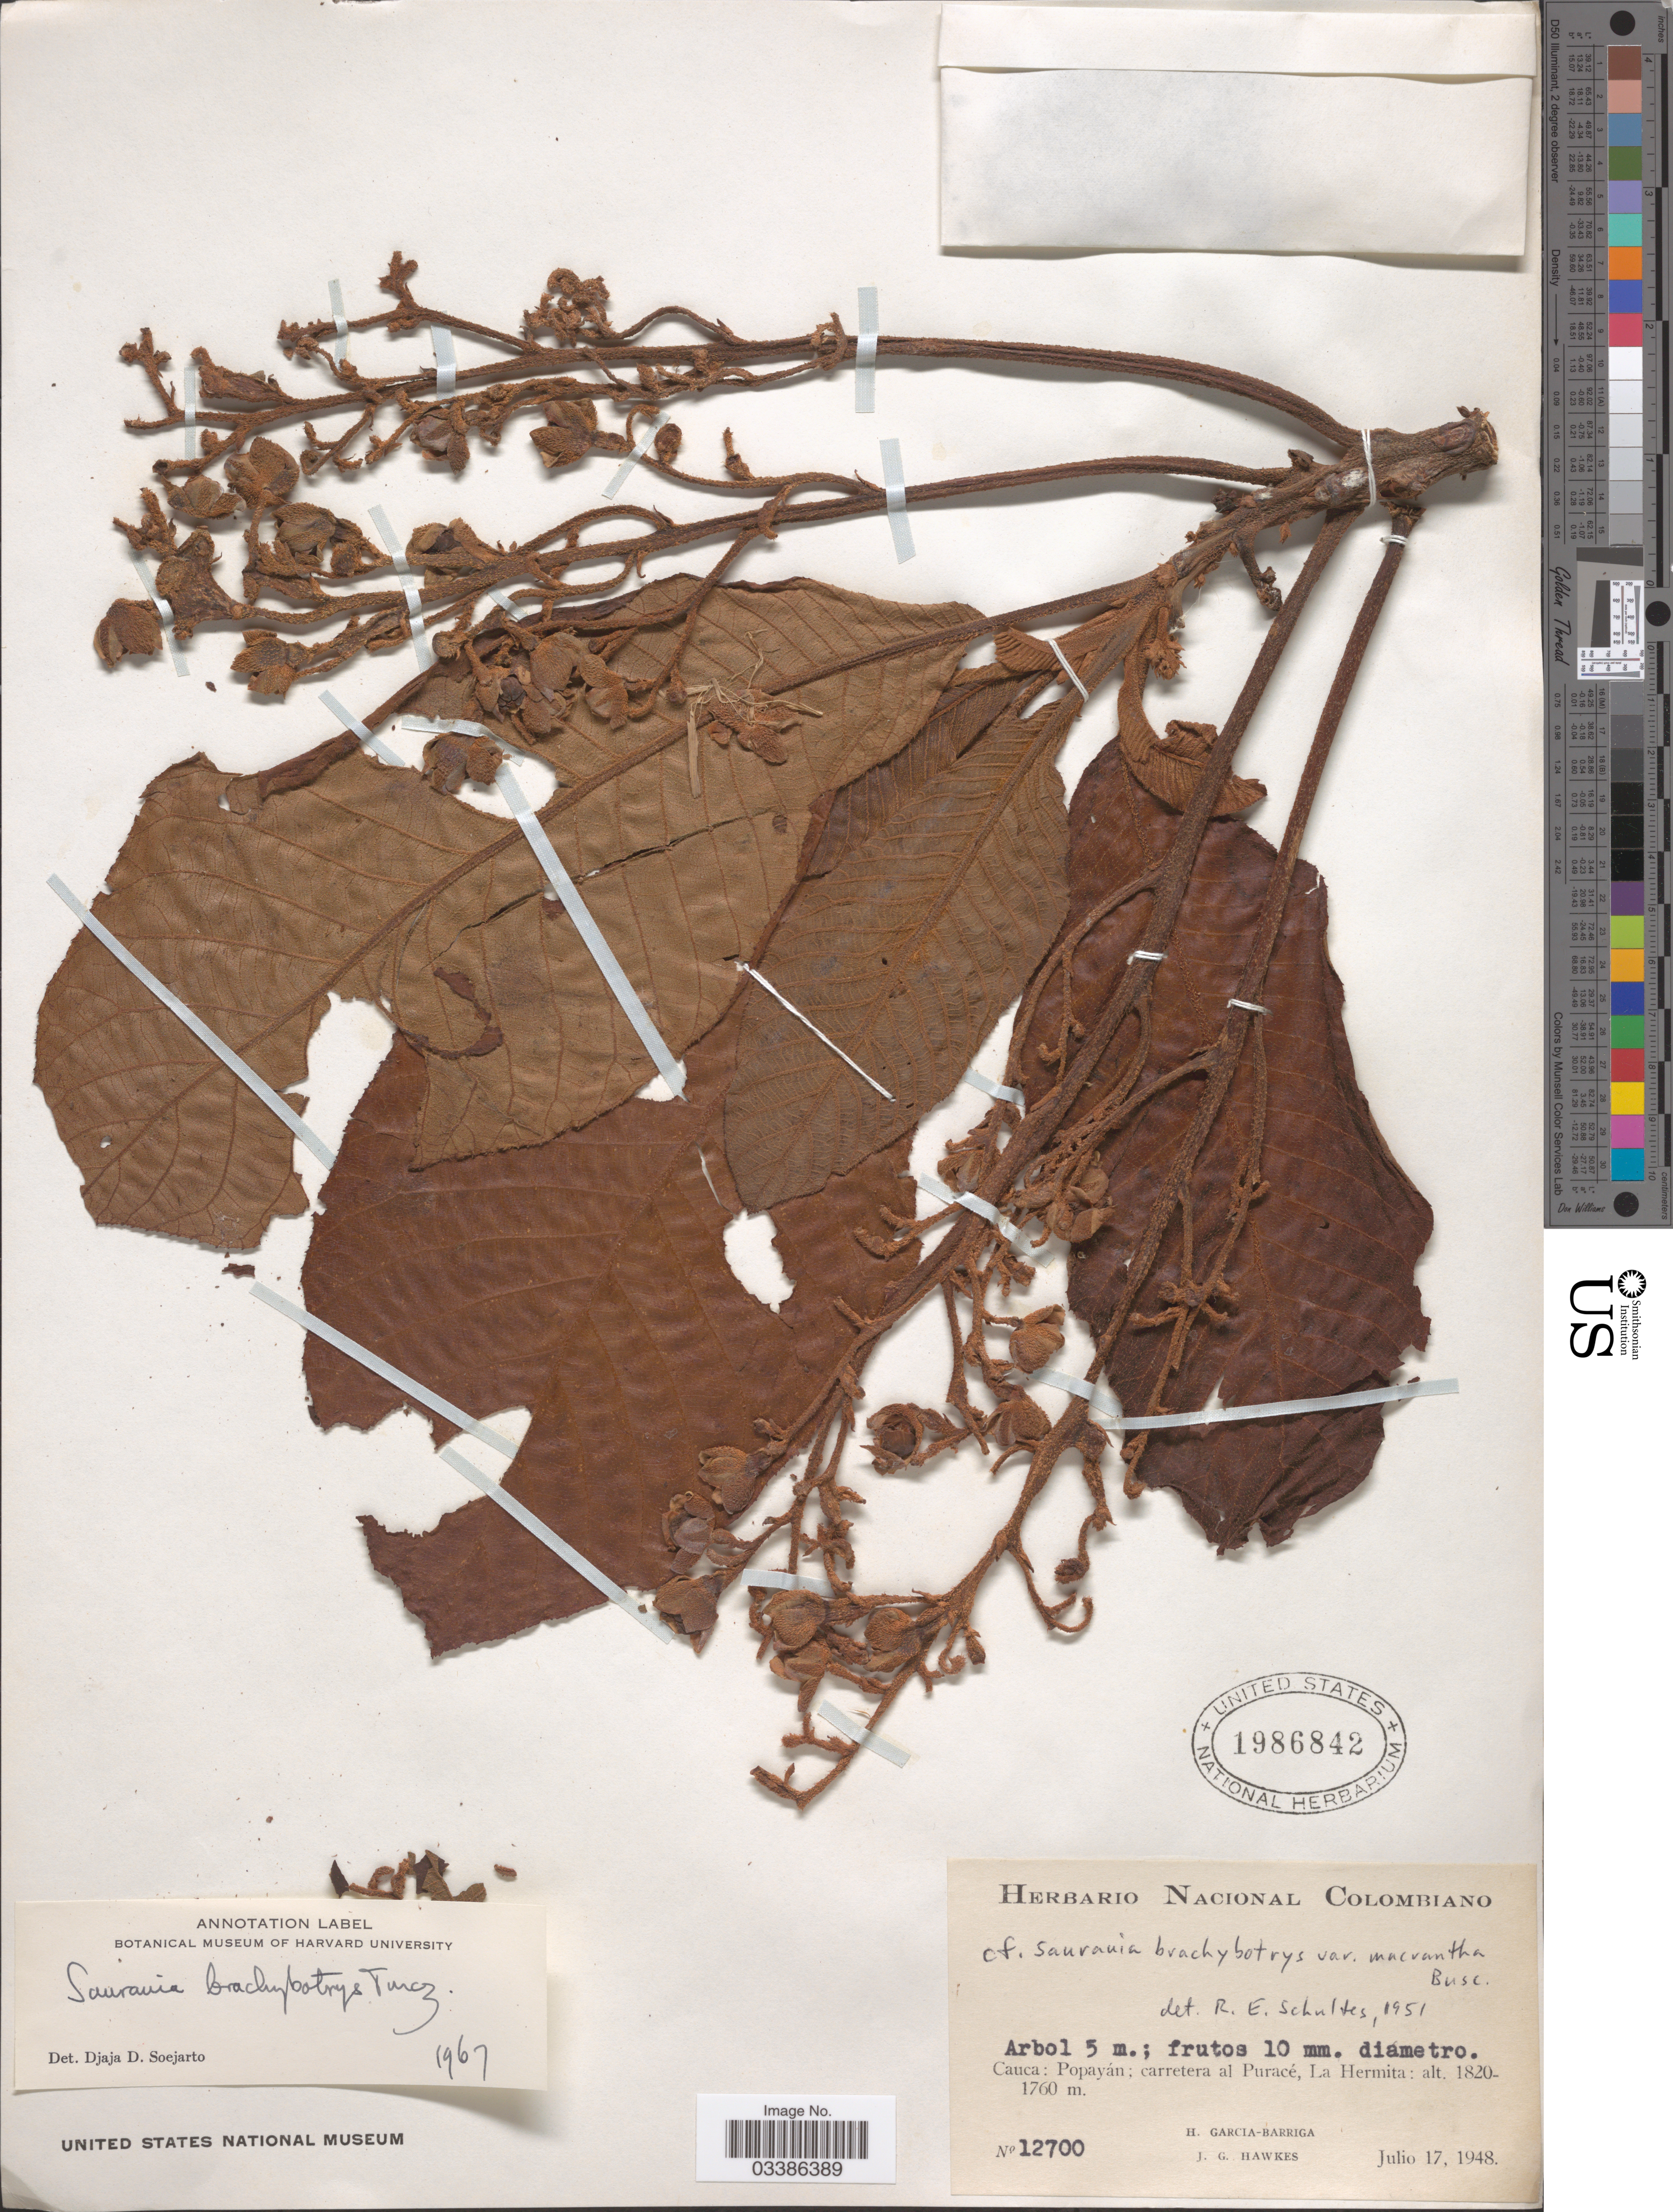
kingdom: Plantae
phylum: Tracheophyta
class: Magnoliopsida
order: Ericales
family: Actinidiaceae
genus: Saurauia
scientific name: Saurauia brachybotrys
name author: Turcz.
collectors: H. García Barriga & J. Hawkes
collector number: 12700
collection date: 1948-07-17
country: Colombia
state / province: Cauca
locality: Popayán; carretera al Puracé, La Hermita.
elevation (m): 1760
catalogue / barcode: US 1986842